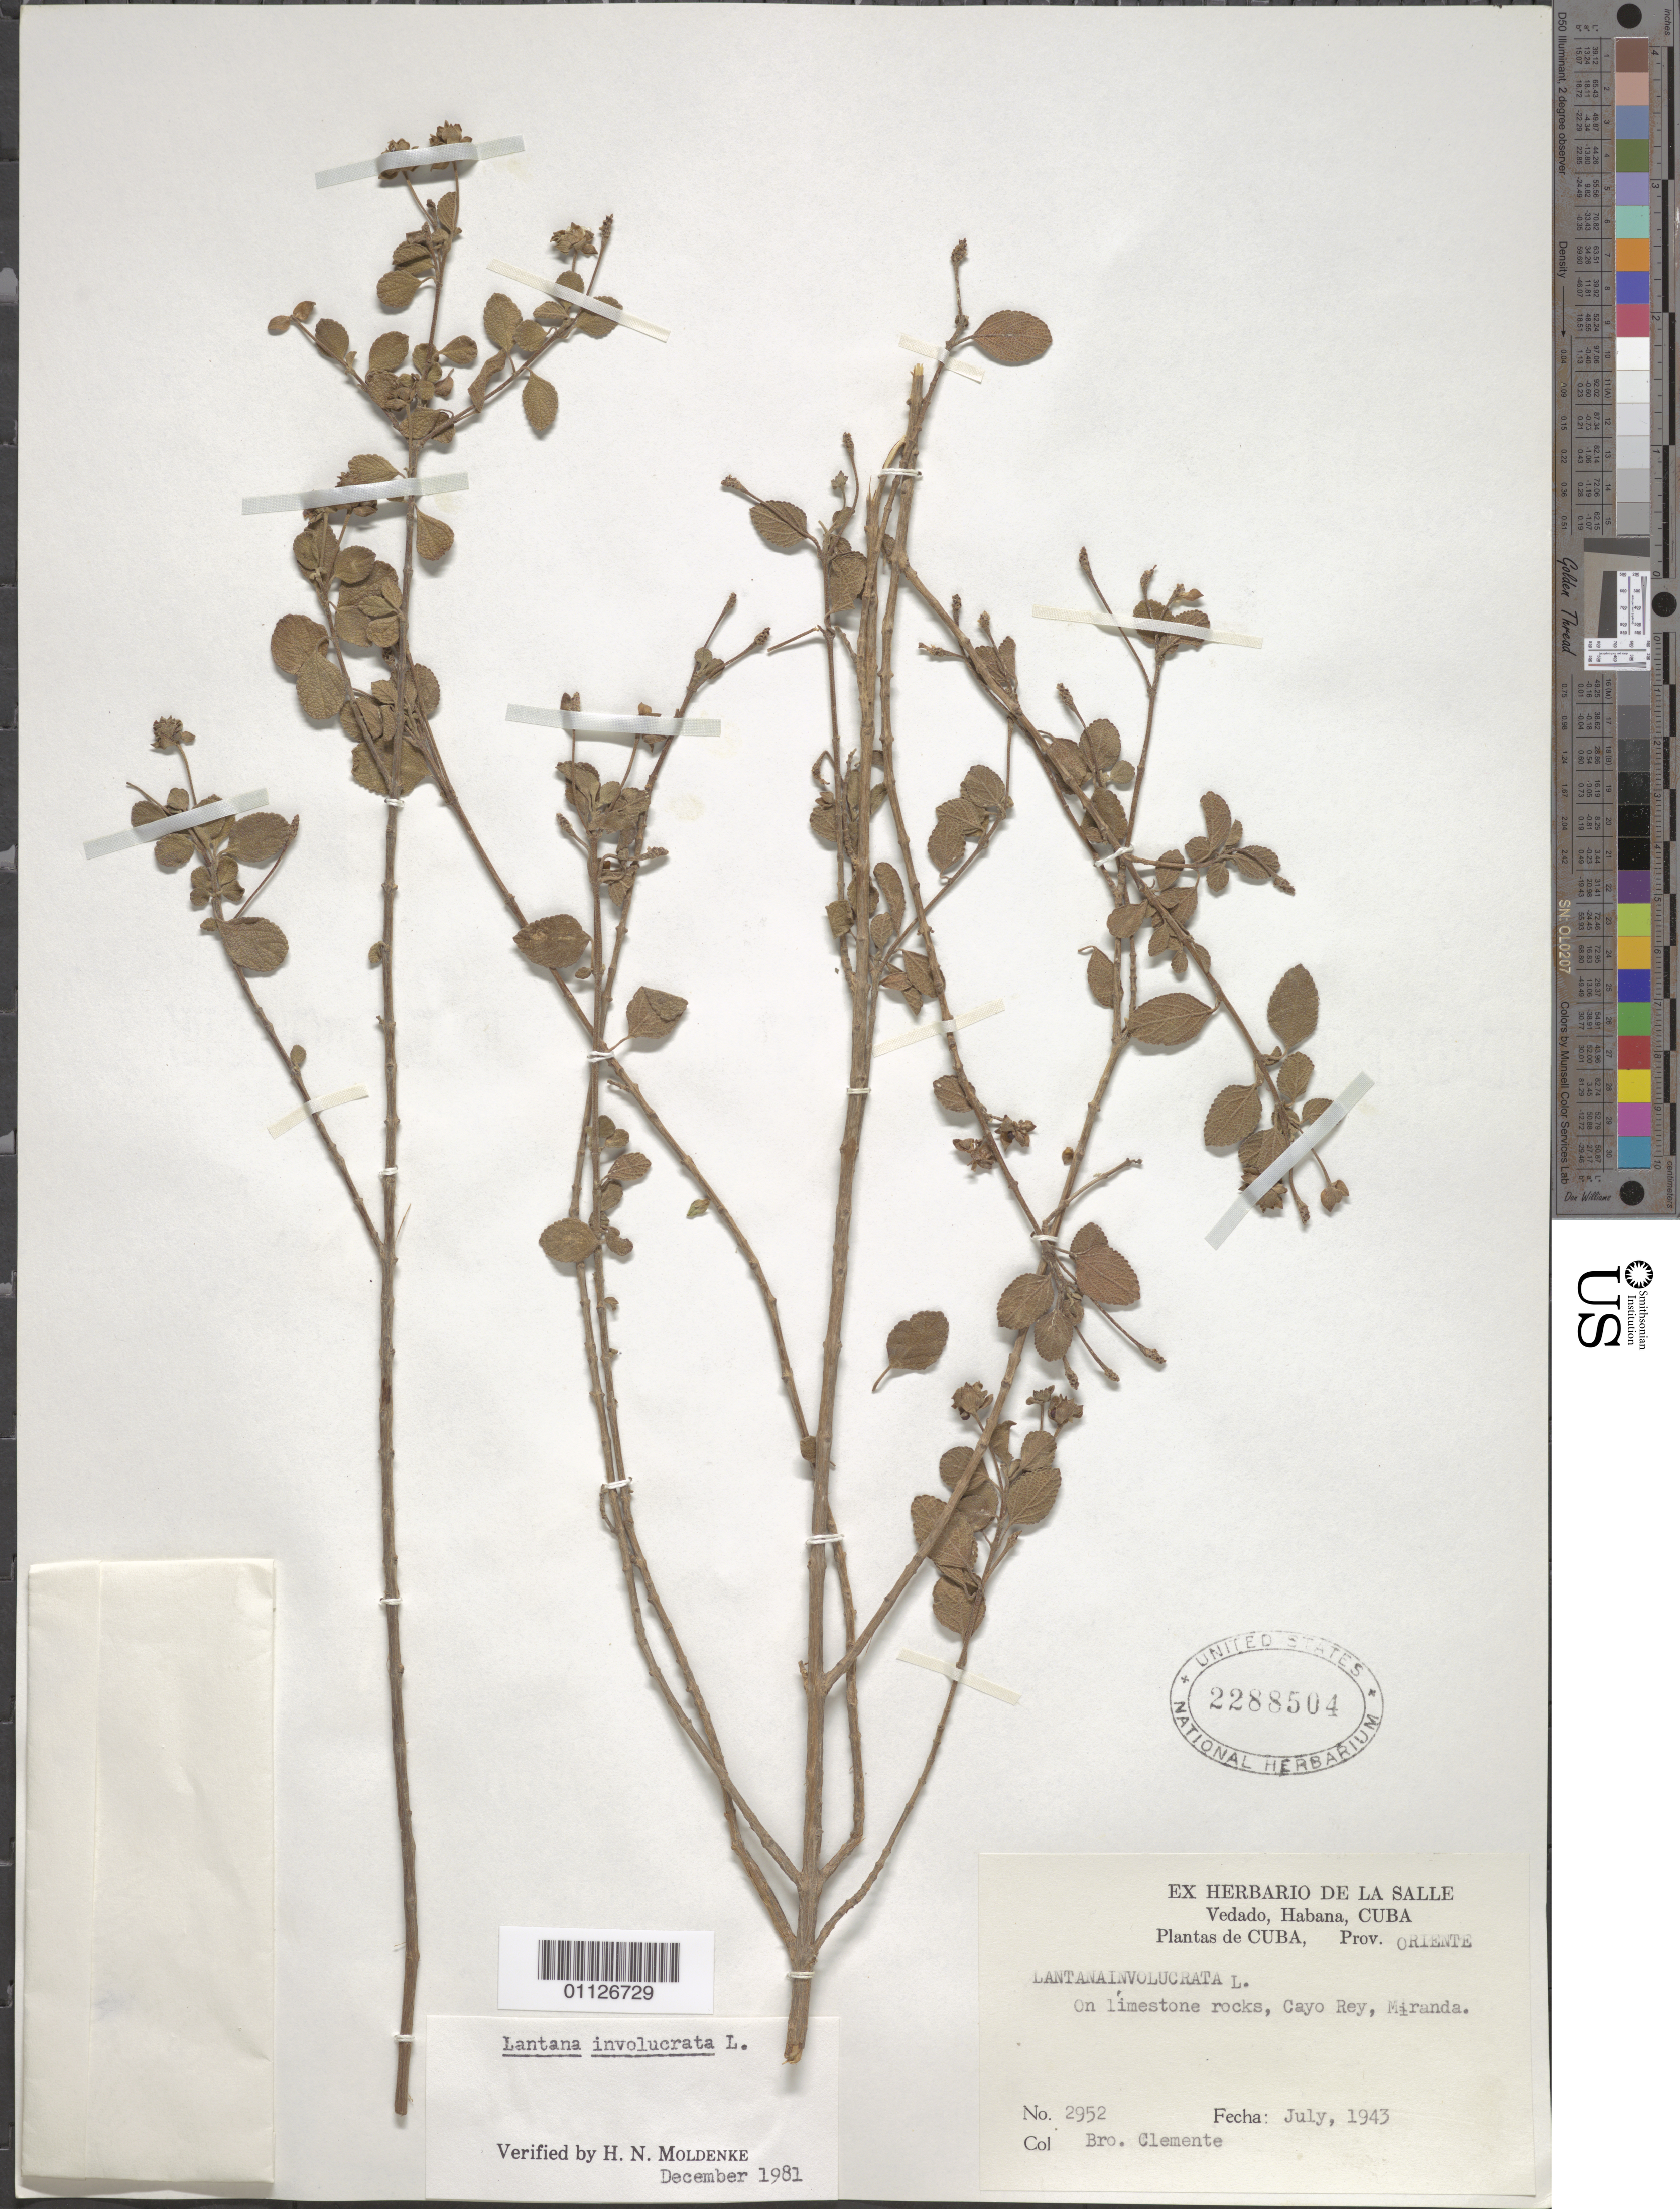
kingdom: Plantae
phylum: Tracheophyta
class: Magnoliopsida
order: Lamiales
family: Verbenaceae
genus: Lantana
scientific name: Lantana involucrata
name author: L.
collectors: B. Clement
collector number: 2952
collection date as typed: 01 Jul 1943 to 31 Jul 1943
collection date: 1943-07-01/1943-07-31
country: Cuba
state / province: Holguín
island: Cuba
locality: On limestone Rocks, Cayo rey, Miranda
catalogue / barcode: US 2288504